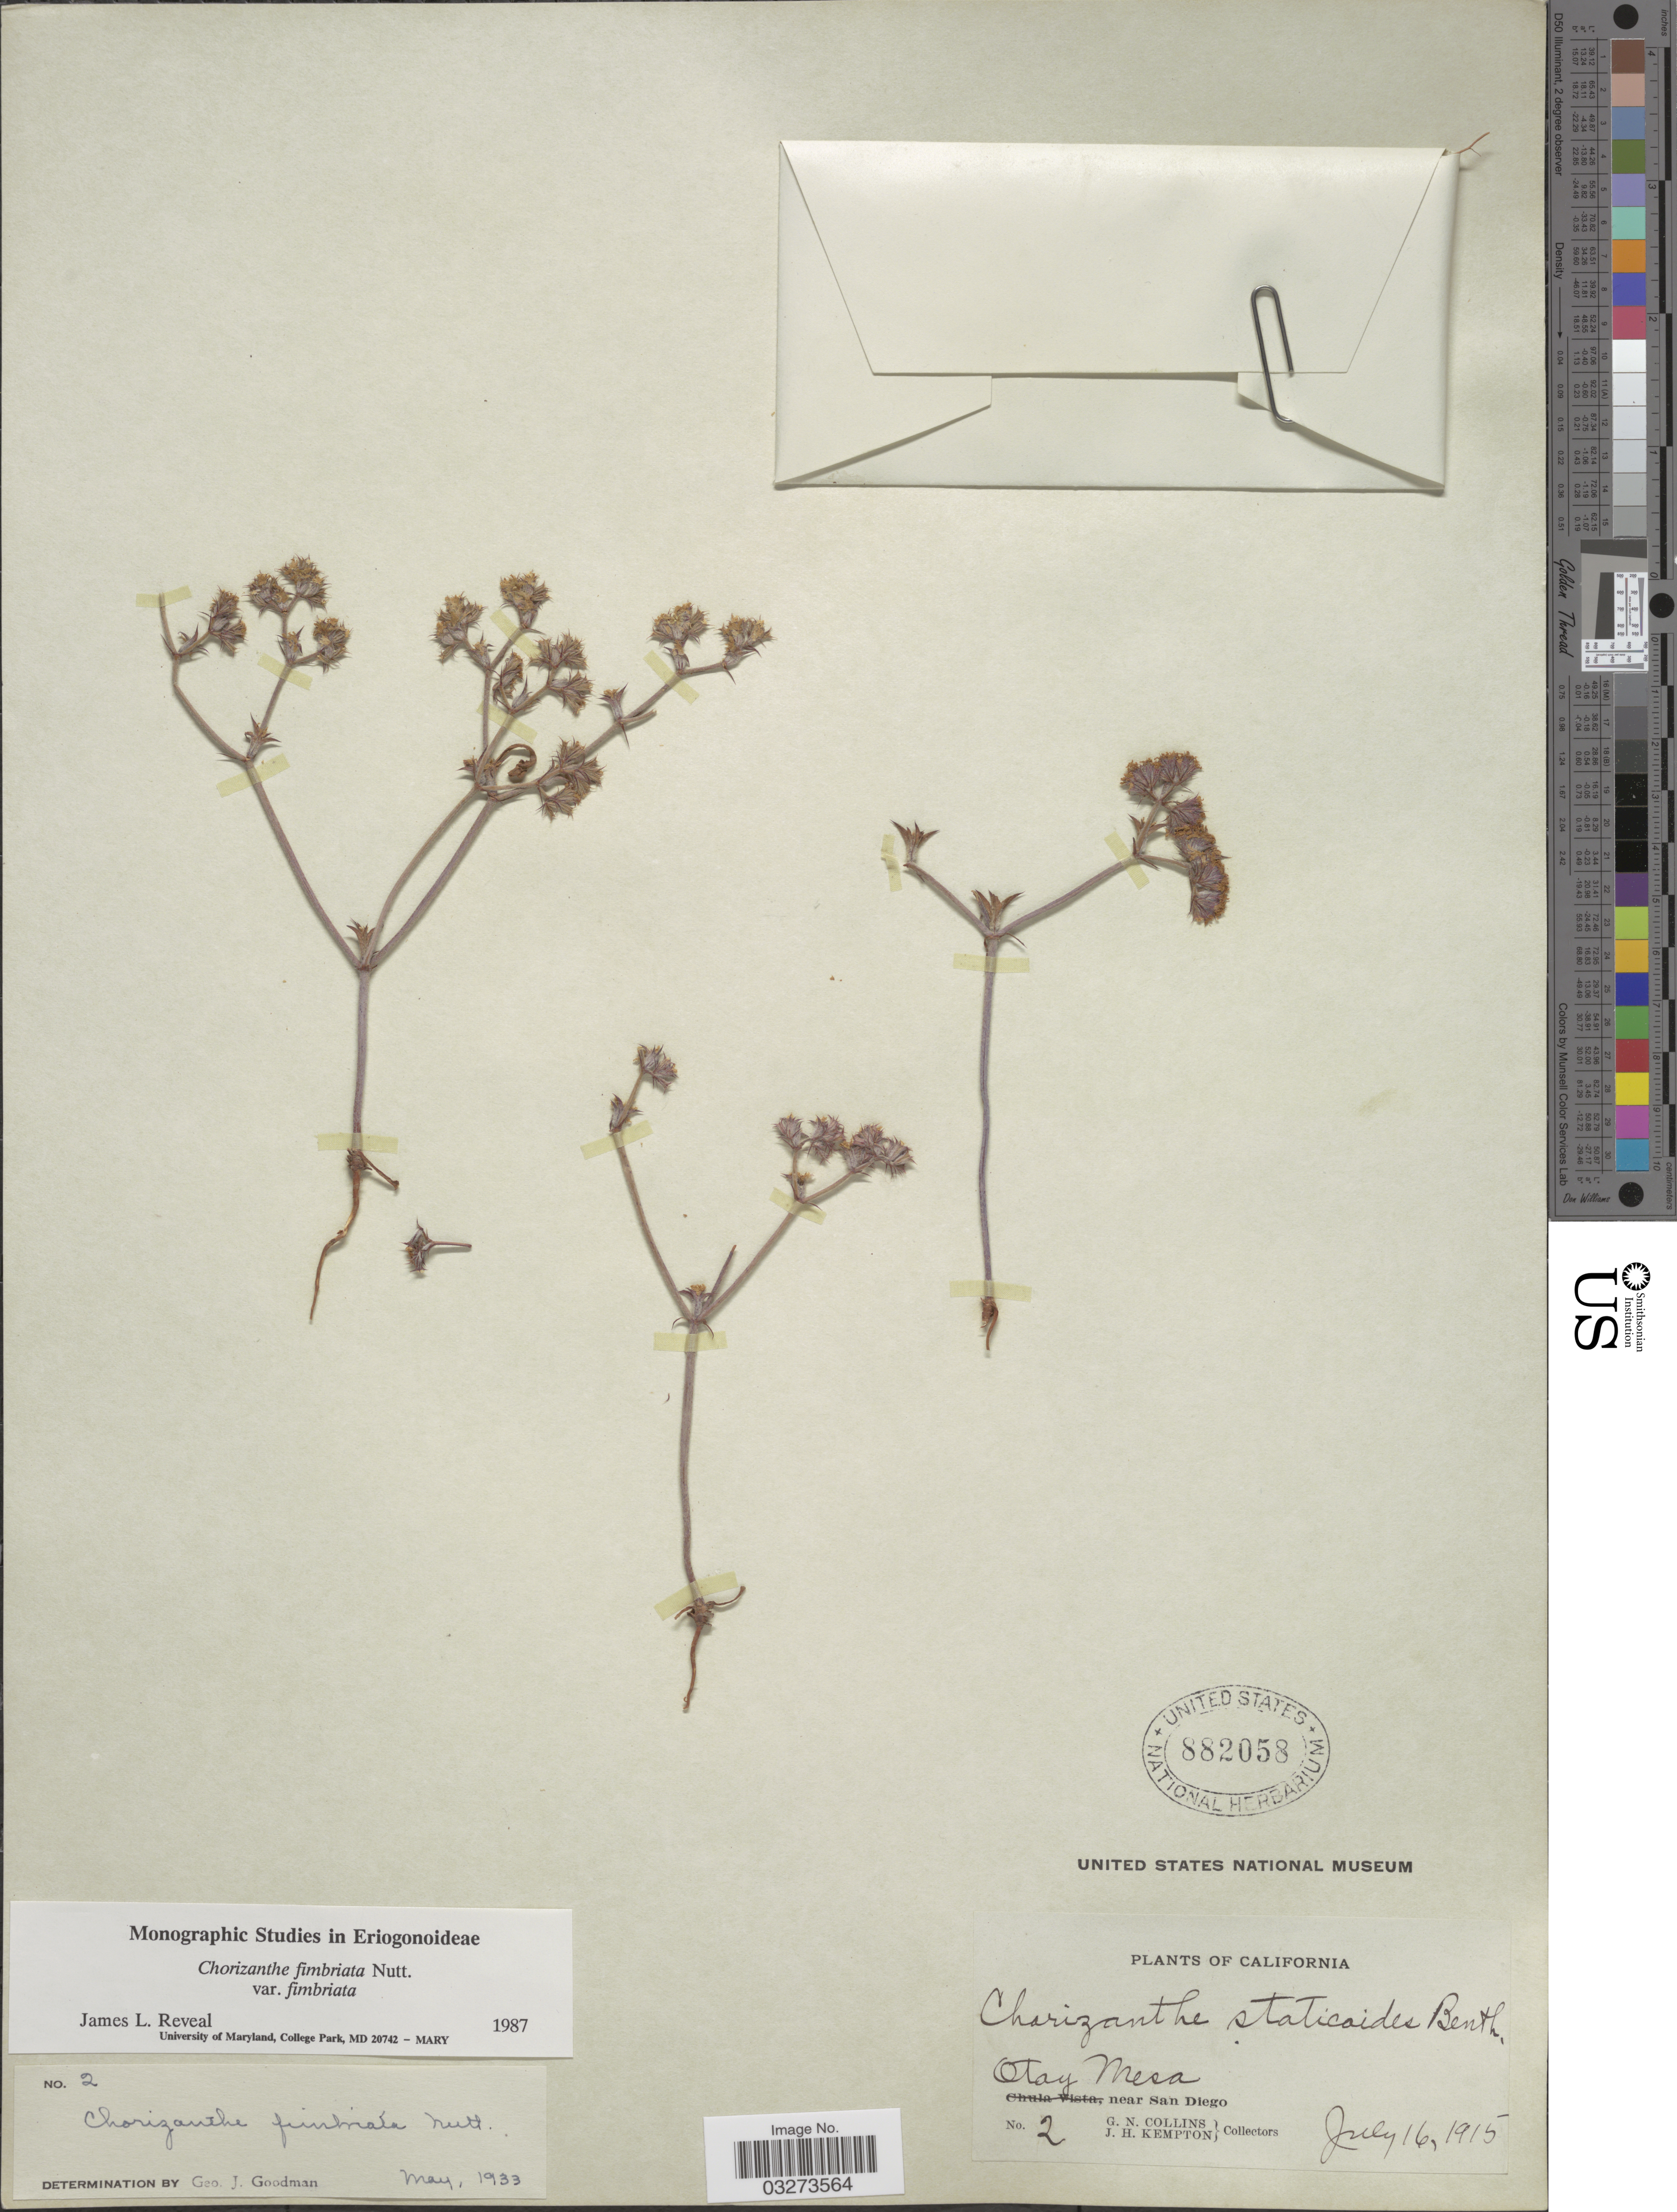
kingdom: Plantae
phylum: Tracheophyta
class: Magnoliopsida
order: Caryophyllales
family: Polygonaceae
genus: Chorizanthe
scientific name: Chorizanthe fimbriata var. fimbriata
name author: Nutt.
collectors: G. Collins & J. H. Kempton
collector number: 2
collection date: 1915-07-16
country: United States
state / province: California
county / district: San Diego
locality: Otay Mesa, near San Diego.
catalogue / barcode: US 882058